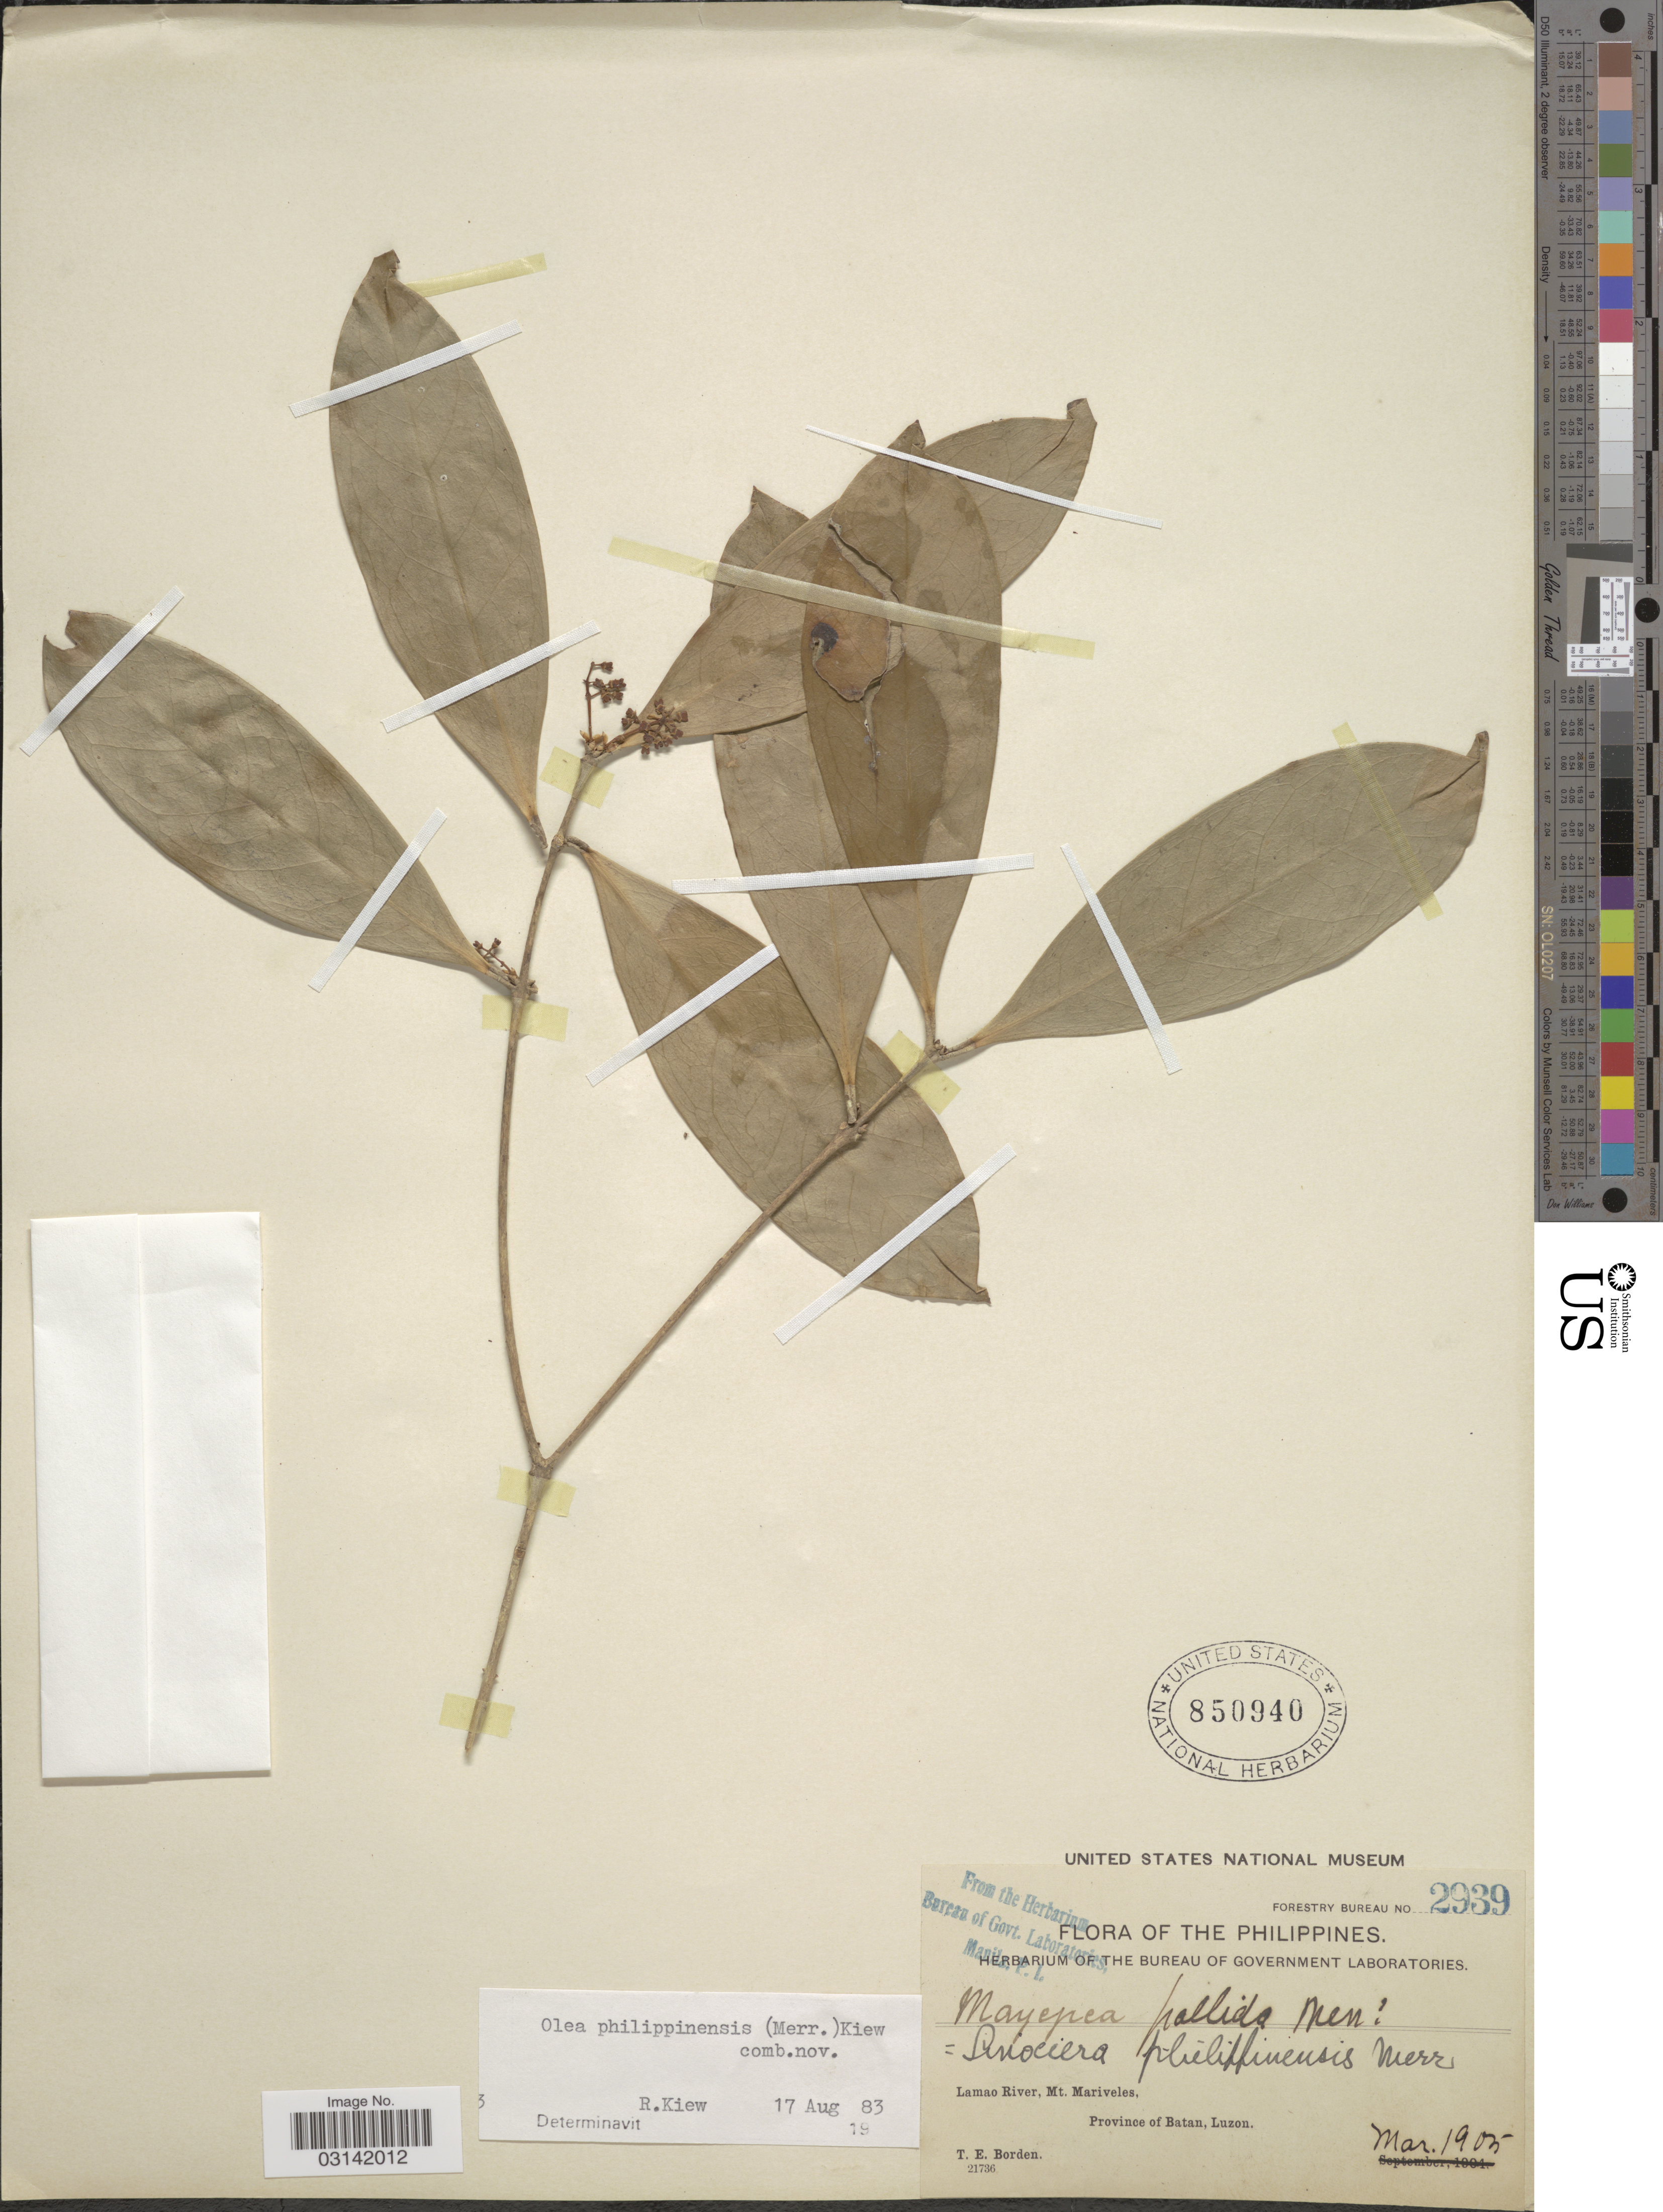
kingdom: Plantae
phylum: Tracheophyta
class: Magnoliopsida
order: Lamiales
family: Oleaceae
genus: Tetrapilus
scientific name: Tetrapilus borneensis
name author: (Boerl.) de Juana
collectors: T. E. Borden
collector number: Forestry Bureau 2939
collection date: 1905-03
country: Philippines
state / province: Cagayan Valley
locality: Lamao River, Mt. Mariveles, Province of Batan, Luzon.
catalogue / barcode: US 850940